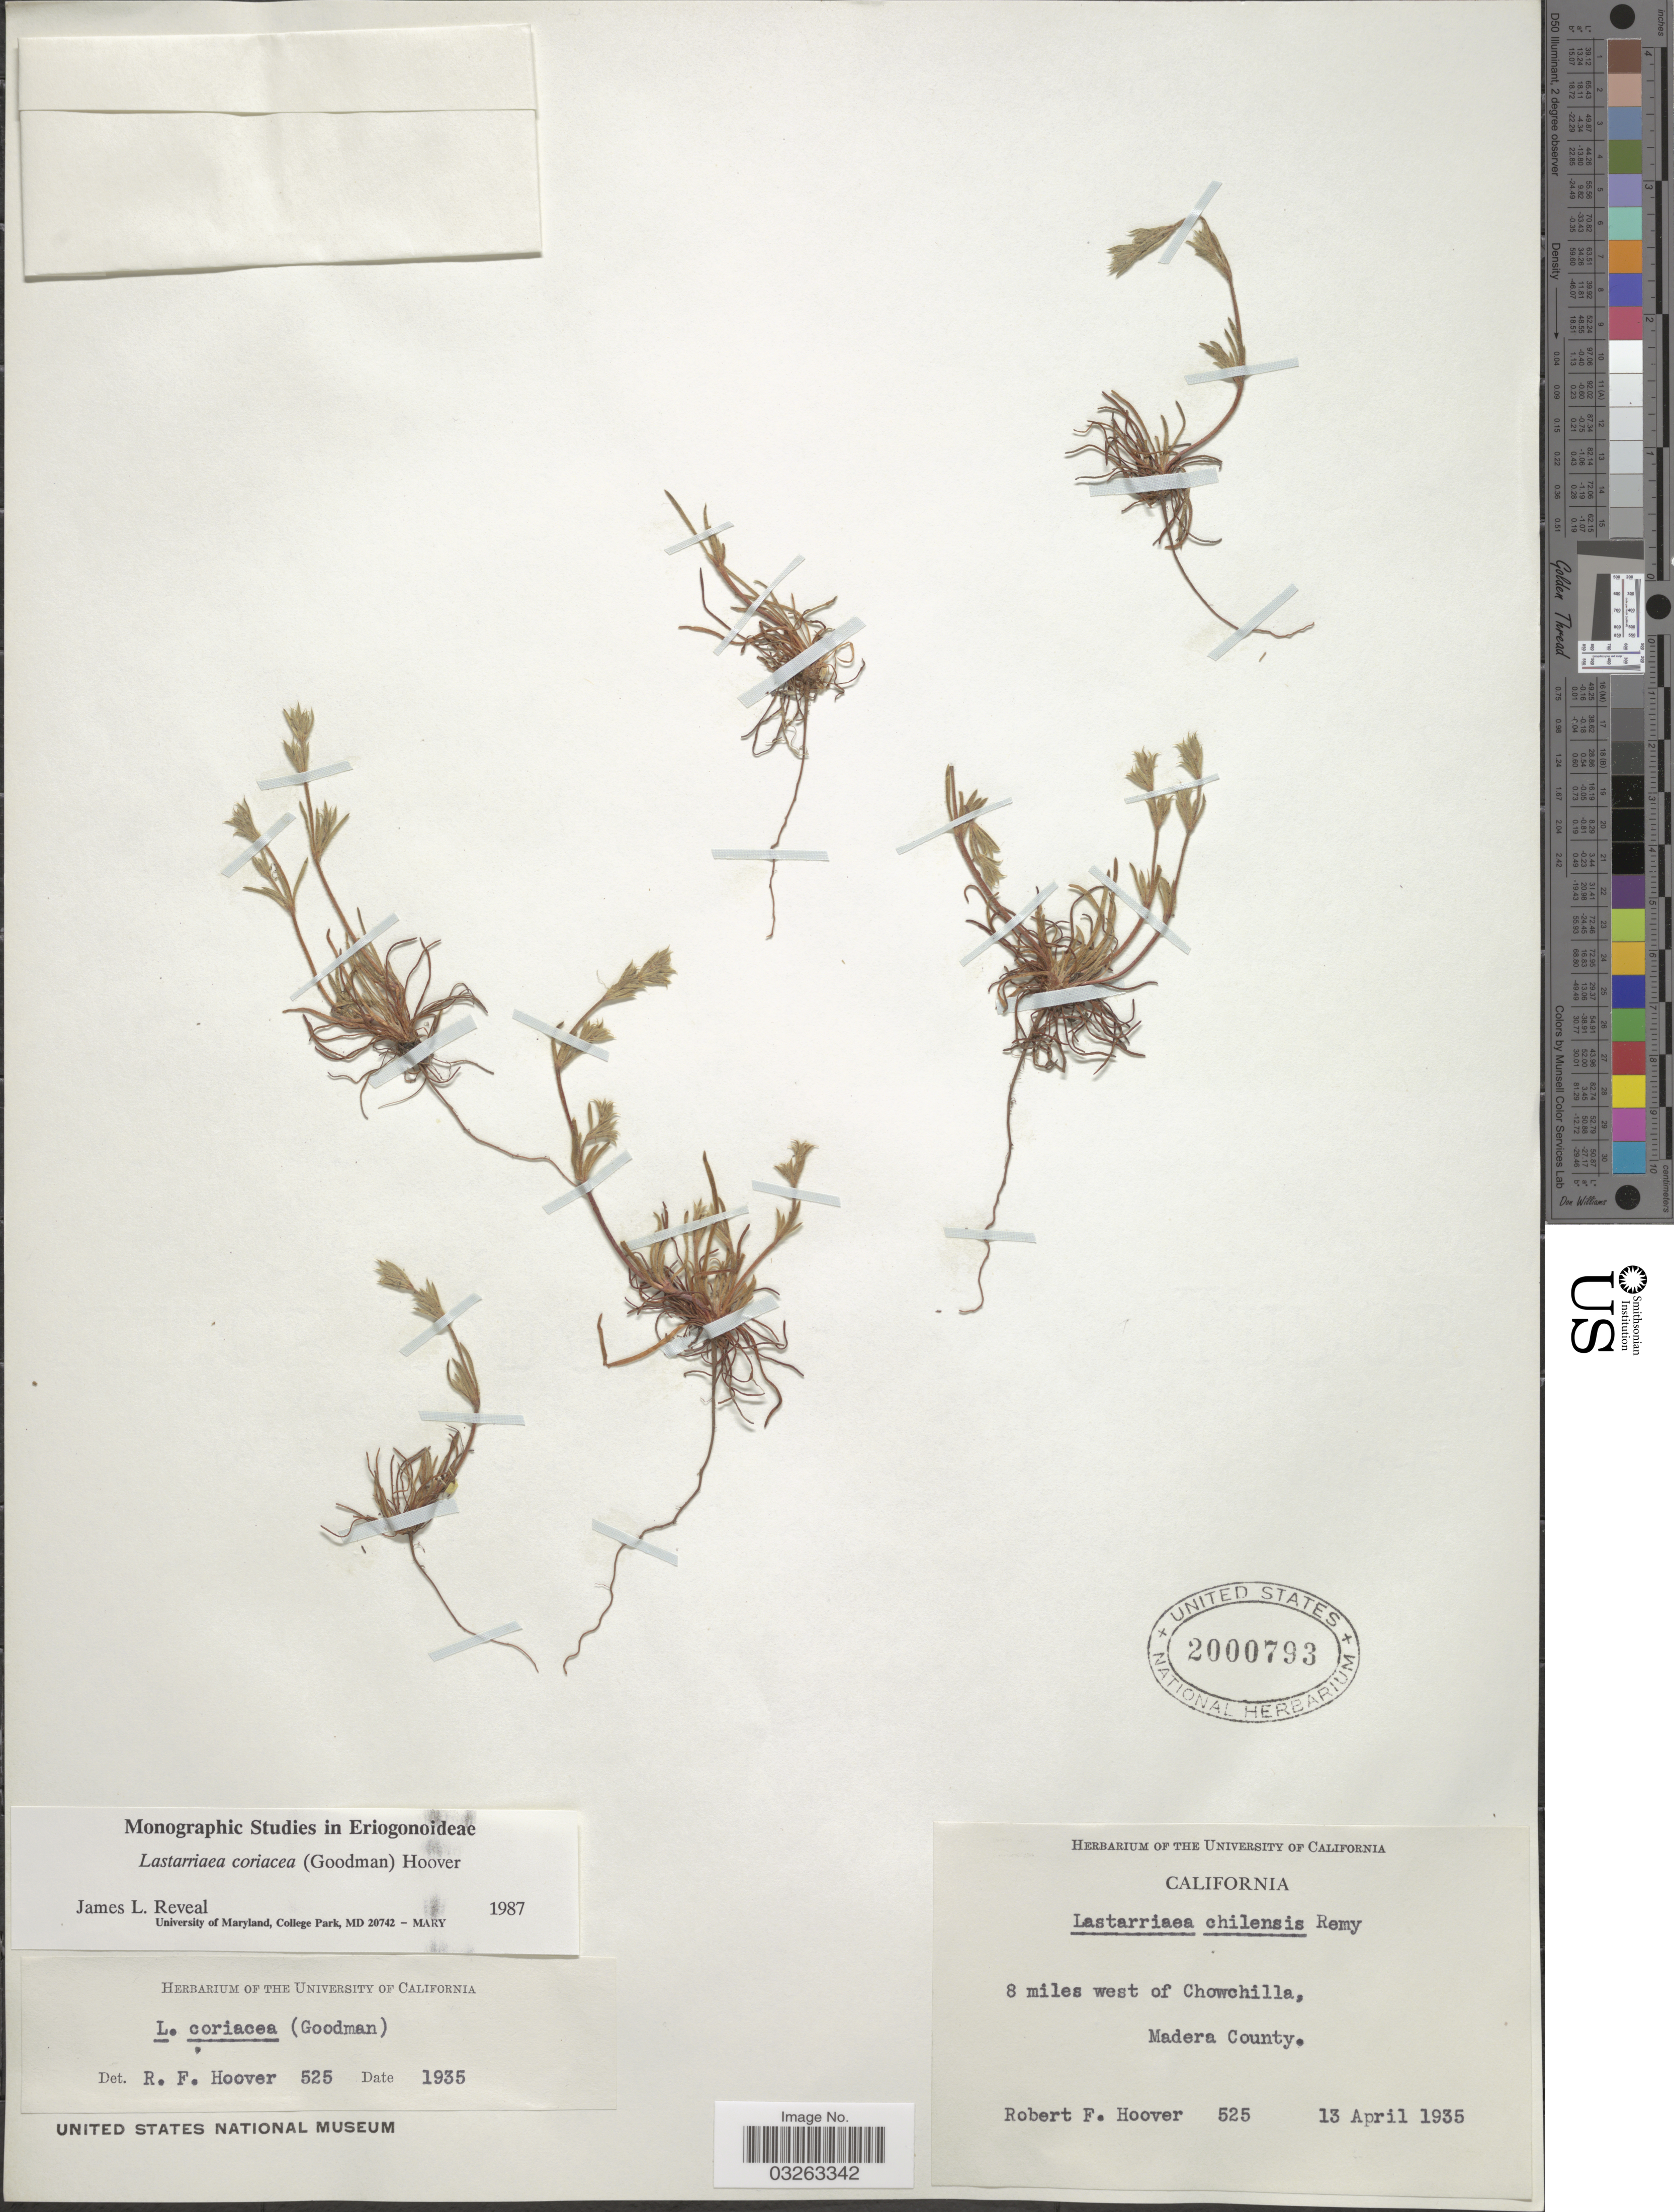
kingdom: Plantae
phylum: Tracheophyta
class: Magnoliopsida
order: Caryophyllales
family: Polygonaceae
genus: Lastarriaea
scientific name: Lastarriaea coriacea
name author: (Goodman) Hoover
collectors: R. F. Hoover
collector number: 525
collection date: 1935-04-13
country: United States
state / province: California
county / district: Madera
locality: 8 miles west of Chowchilla, Madera County.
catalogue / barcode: US 2000793